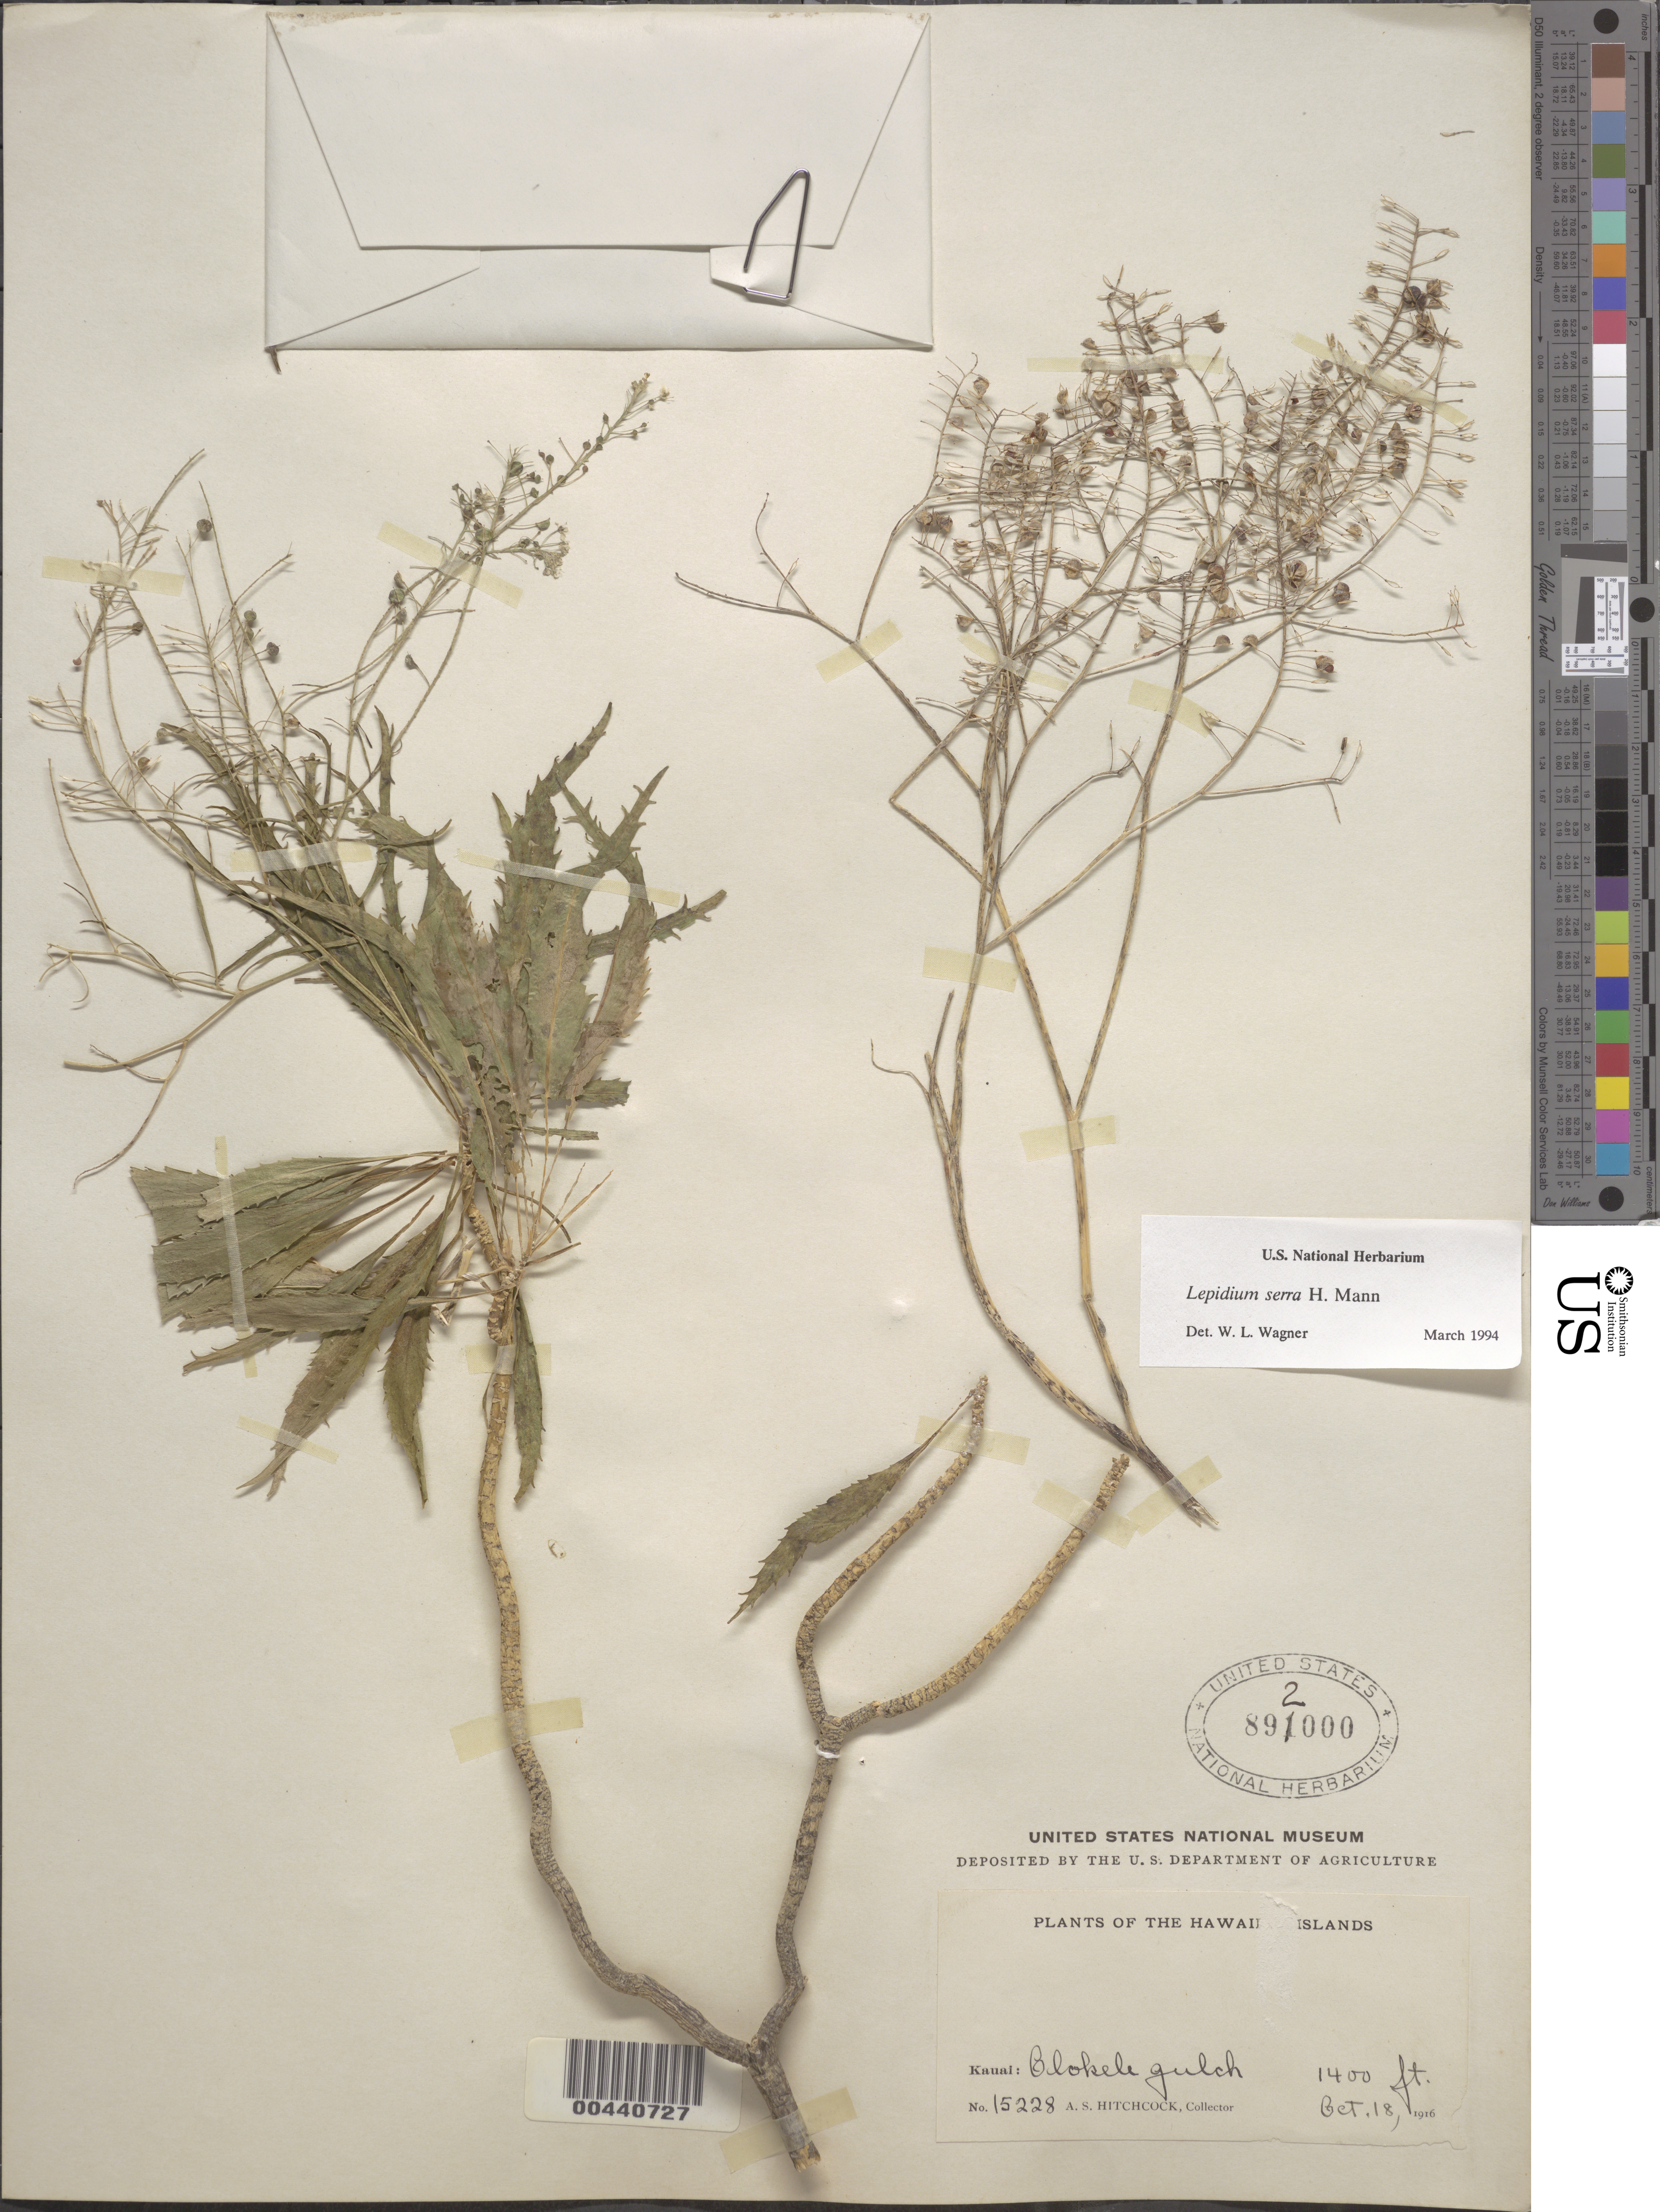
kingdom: Plantae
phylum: Tracheophyta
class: Magnoliopsida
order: Brassicales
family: Brassicaceae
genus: Lepidium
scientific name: Lepidium serra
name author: H. Mann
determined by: Wagner, W. L., (BOT), Smithsonian Institution - National Museum of Natural History (UNITED STATES)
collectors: A. S. Hitchcock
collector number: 15228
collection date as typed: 18 Oct 1916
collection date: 1916-10-18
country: United States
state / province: Hawaii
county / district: Kauai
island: Kaua'i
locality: Olokele Gulch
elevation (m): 427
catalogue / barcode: US 892000